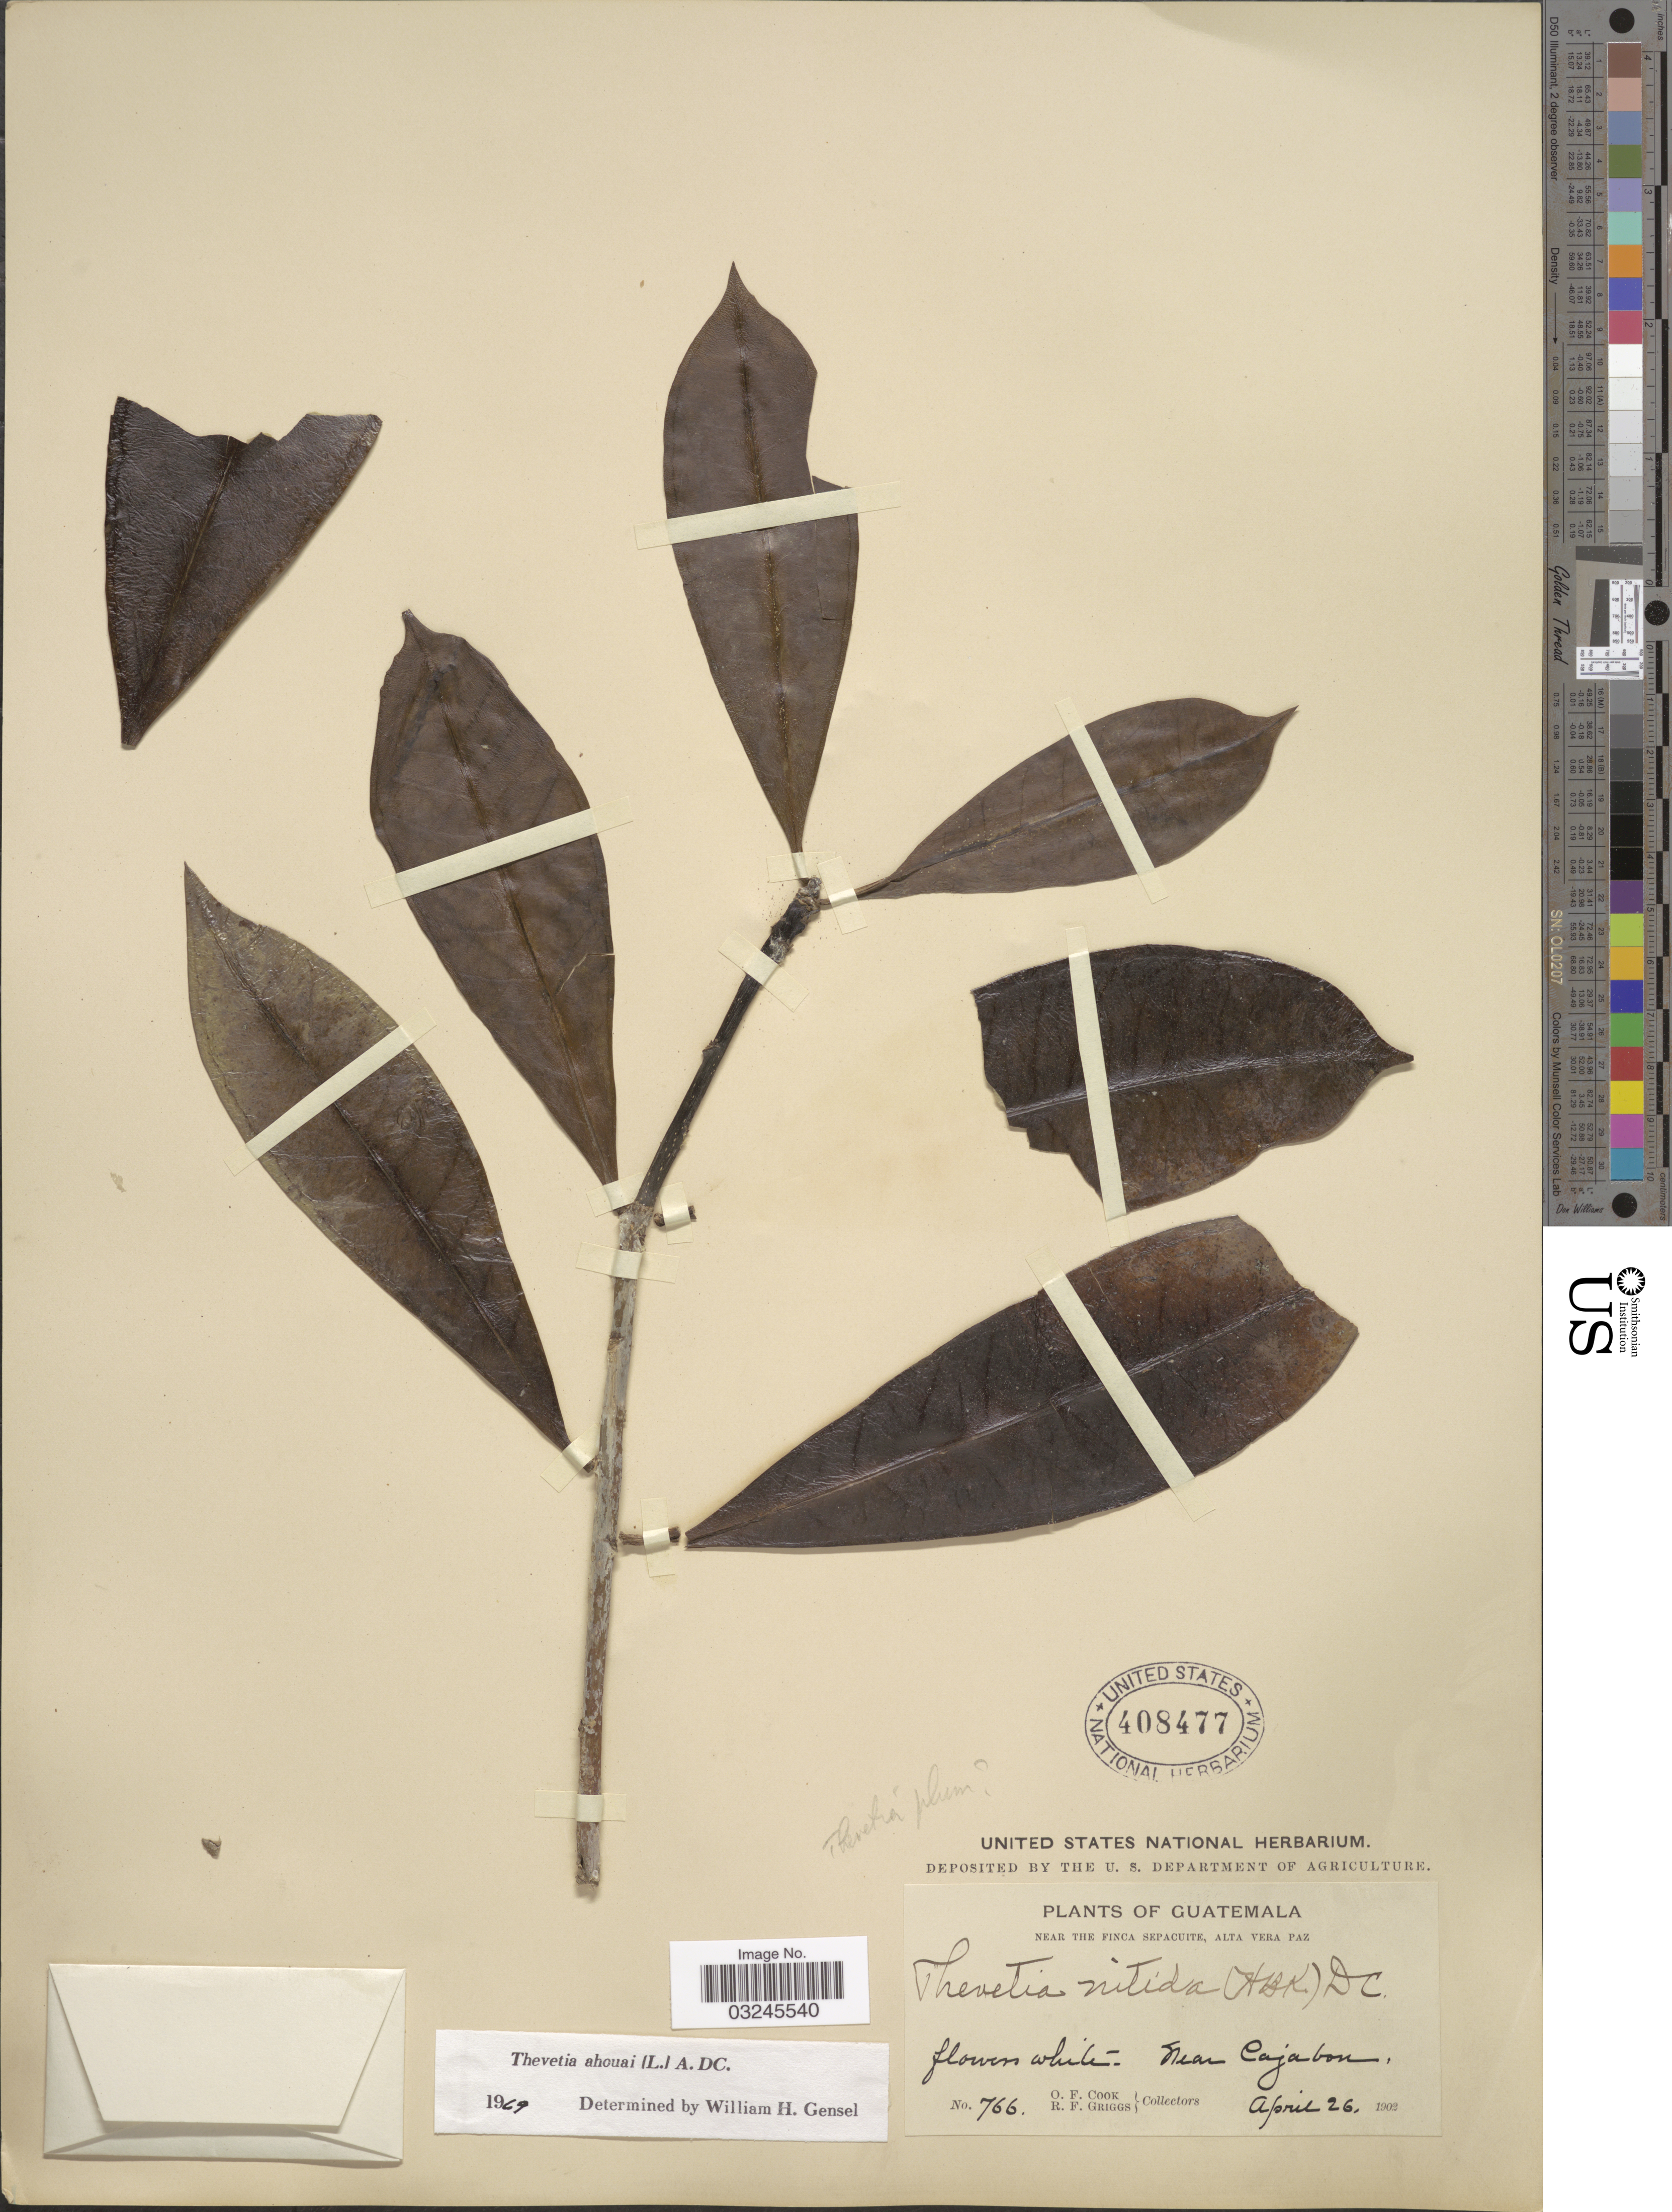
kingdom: Plantae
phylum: Tracheophyta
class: Magnoliopsida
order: Gentianales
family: Apocynaceae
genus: Thevetia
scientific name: Thevetia ahouai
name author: (L.) A. DC.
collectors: O. F. Cook & R. F. Griggs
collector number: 766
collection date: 1902-04-26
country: Guatemala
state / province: Alta Verapaz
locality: Near the Finca Sepacuite. Near Cajabon.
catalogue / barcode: US 408477